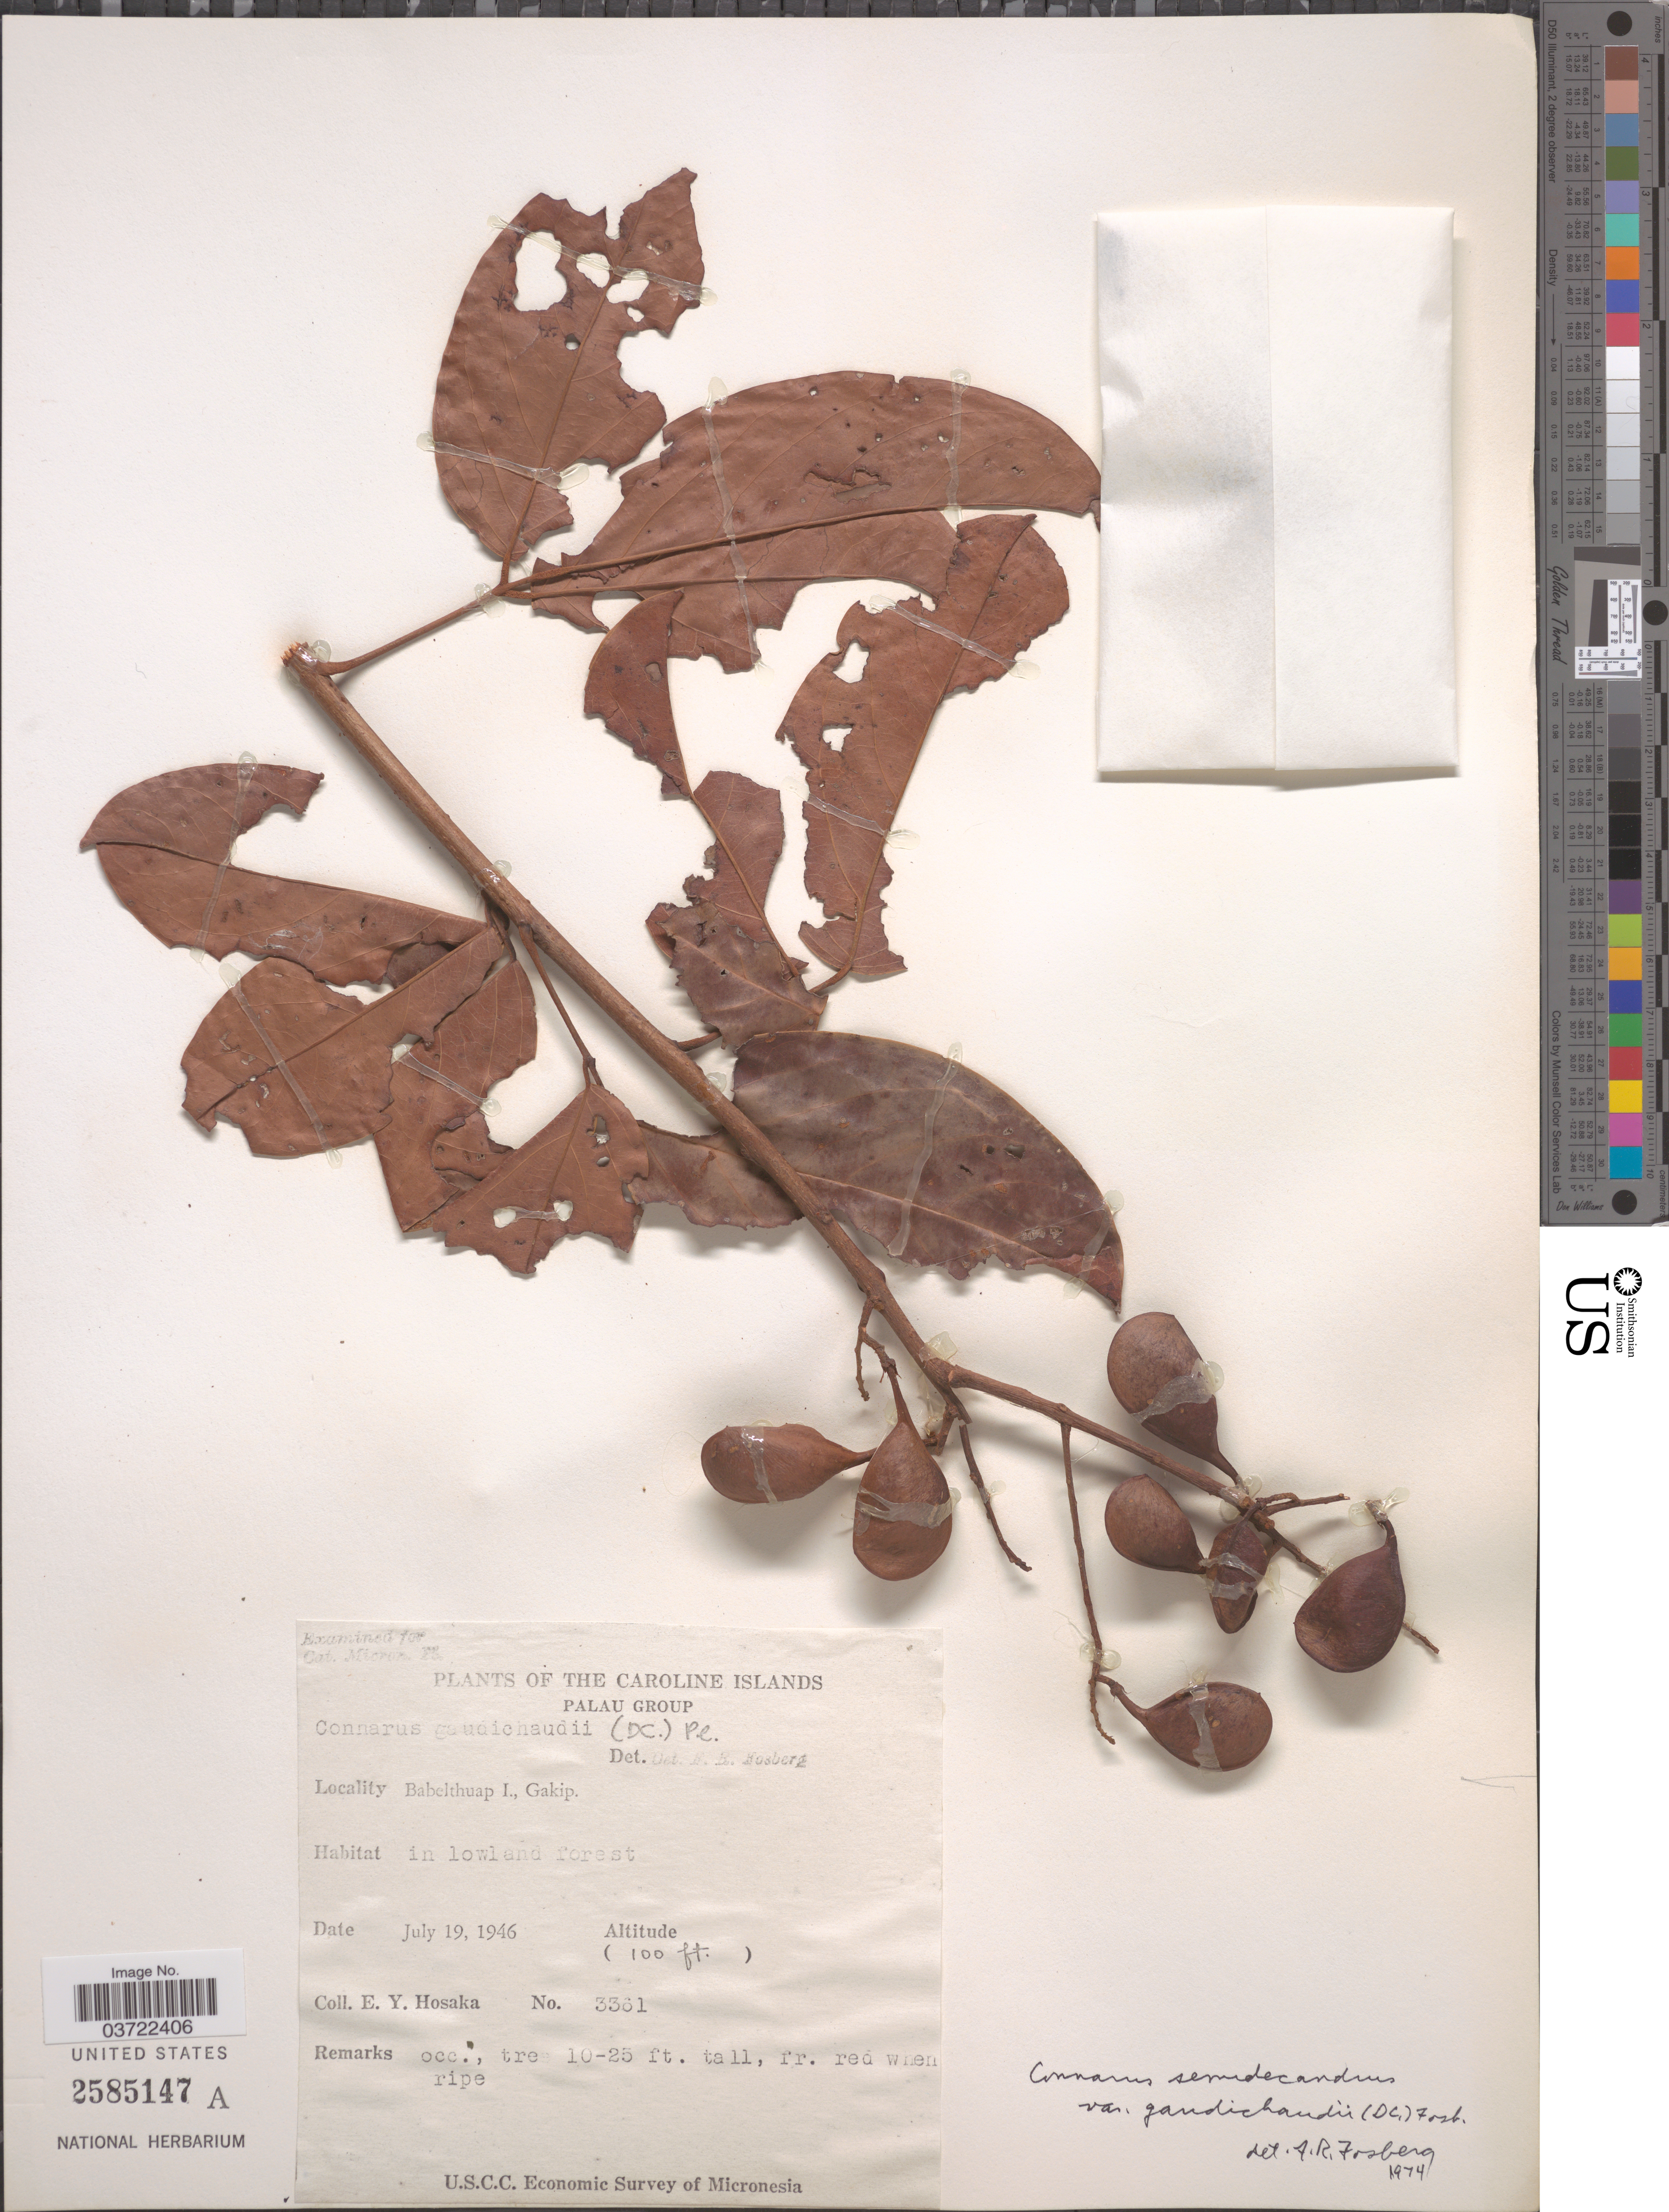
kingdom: Plantae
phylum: Tracheophyta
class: Magnoliopsida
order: Oxalidales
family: Connaraceae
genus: Connarus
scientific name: Connarus semidecandrus var. gaudichaudii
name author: (DC.) Fosberg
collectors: E. Y. Hosaka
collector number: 3361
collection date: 1946-07-19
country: Palau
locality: Caroline Islands. Palau Group. Babelthuap I., Gakip.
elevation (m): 30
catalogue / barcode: US 2585147A